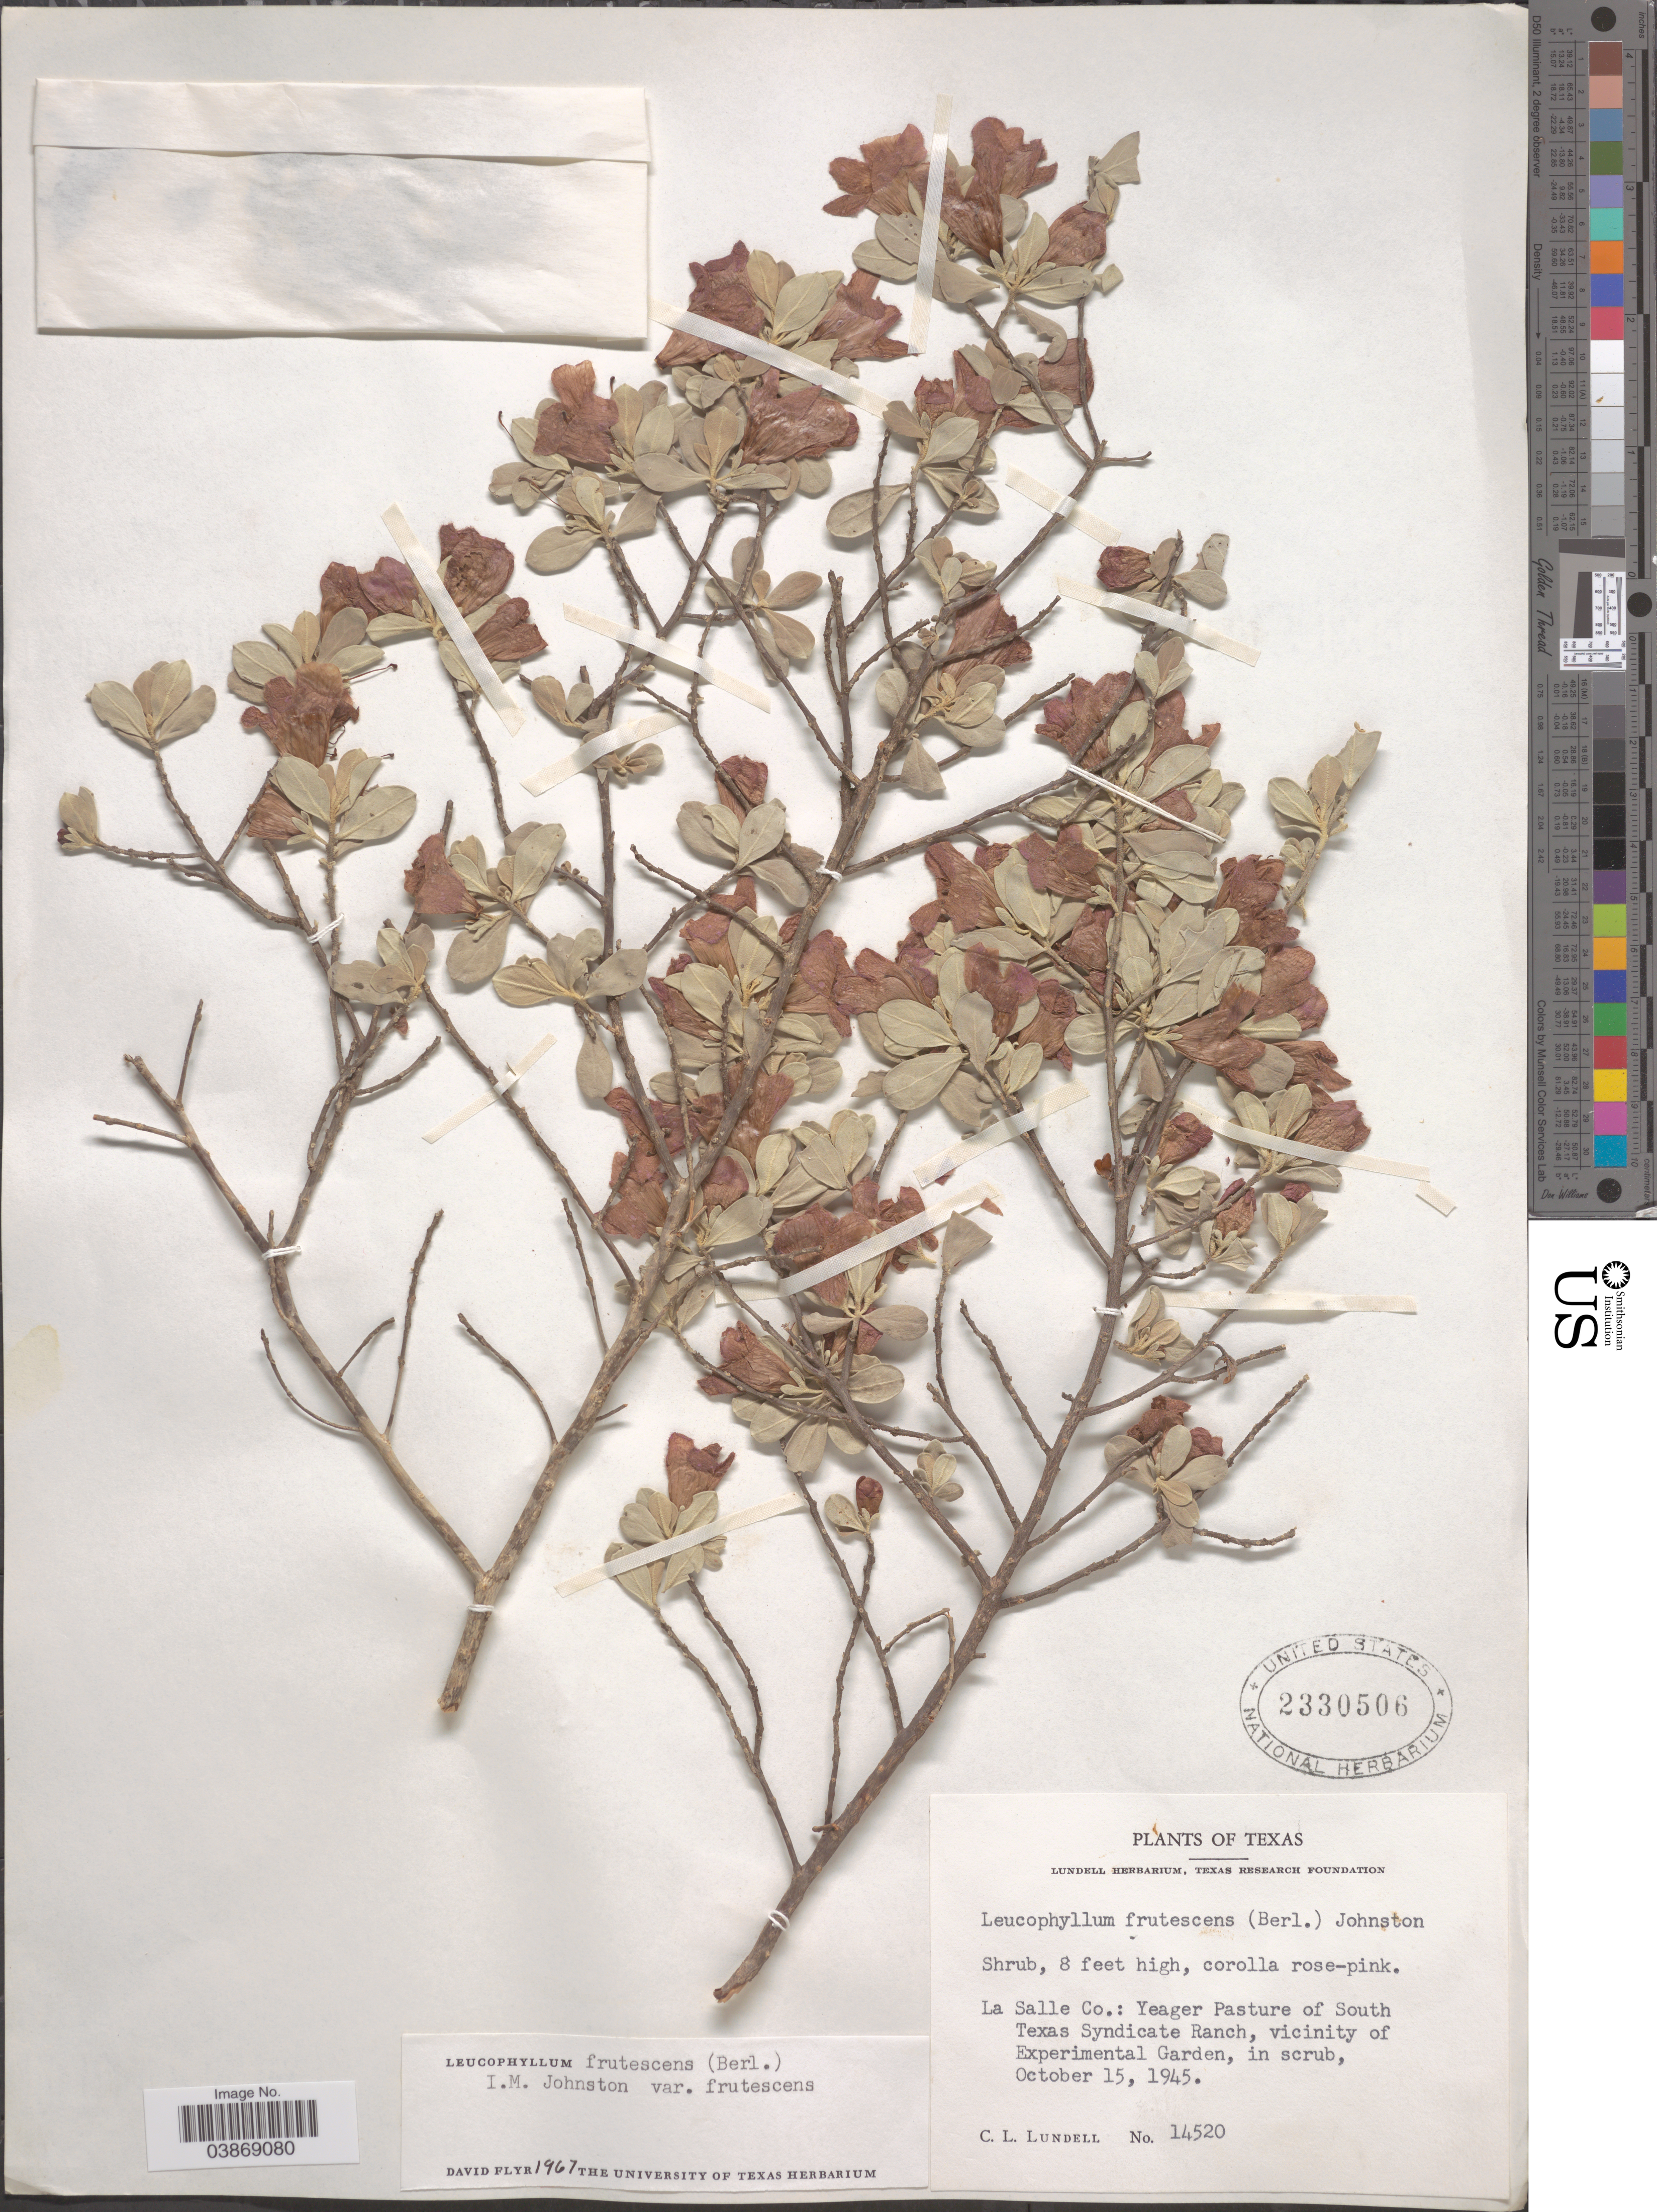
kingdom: Plantae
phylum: Tracheophyta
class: Magnoliopsida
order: Lamiales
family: Scrophulariaceae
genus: Leucophyllum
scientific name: Leucophyllum frutescens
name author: (Berland.) I.M. Johnst.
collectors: C. L. Lundell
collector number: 14520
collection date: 1945-10-15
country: United States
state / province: Texas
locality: La Salle Co.: Yeager Pasture of South Texas Syndicate Ranch, vicinity of Experimental Garden.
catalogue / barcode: US 2330506